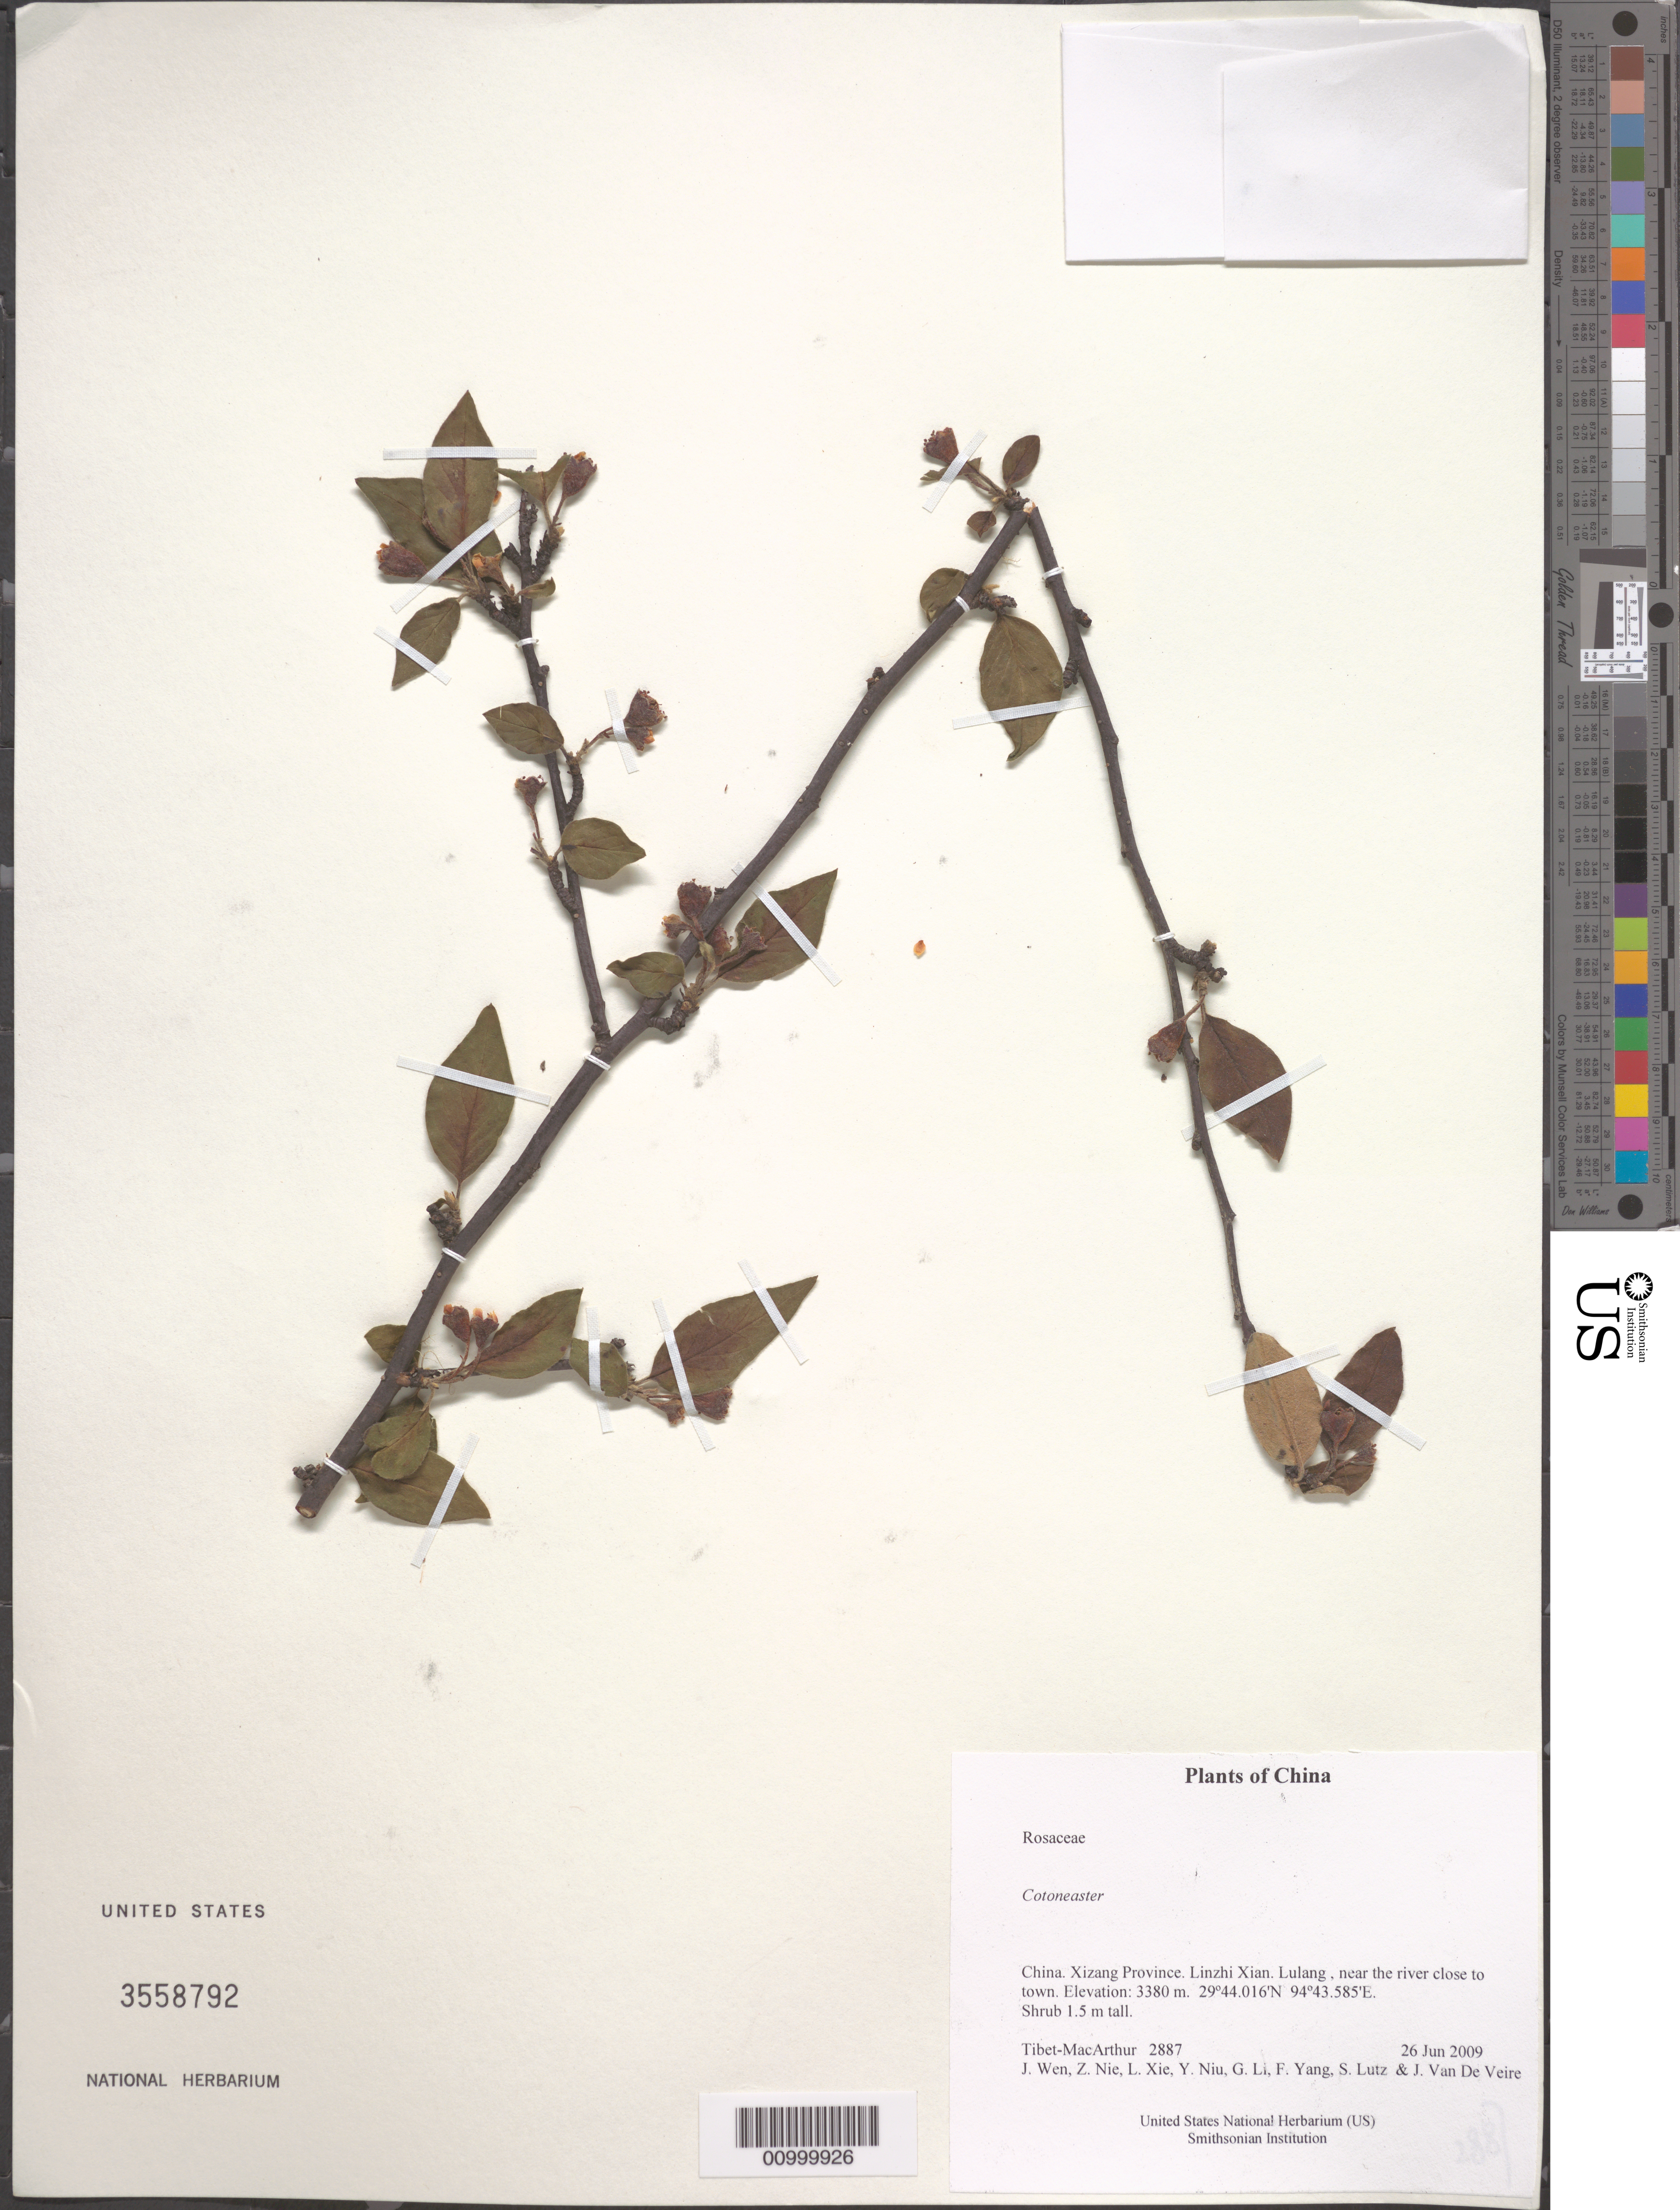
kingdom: Plantae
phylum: Tracheophyta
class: Magnoliopsida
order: Rosales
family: Rosaceae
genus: Cotoneaster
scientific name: Cotoneaster sp.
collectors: Tibet-MacArthur, J. Wen, Z. Nie, L. Xie, Y. Niu, G. Li, F. Yang, S. Lutz & J. Van De Veire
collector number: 2887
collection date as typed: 26 Jun 2009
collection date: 2009-06-26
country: China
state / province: Xizang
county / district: Linzhi Xian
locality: Lulang , near the river close to town.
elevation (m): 3380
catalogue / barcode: US 3558792